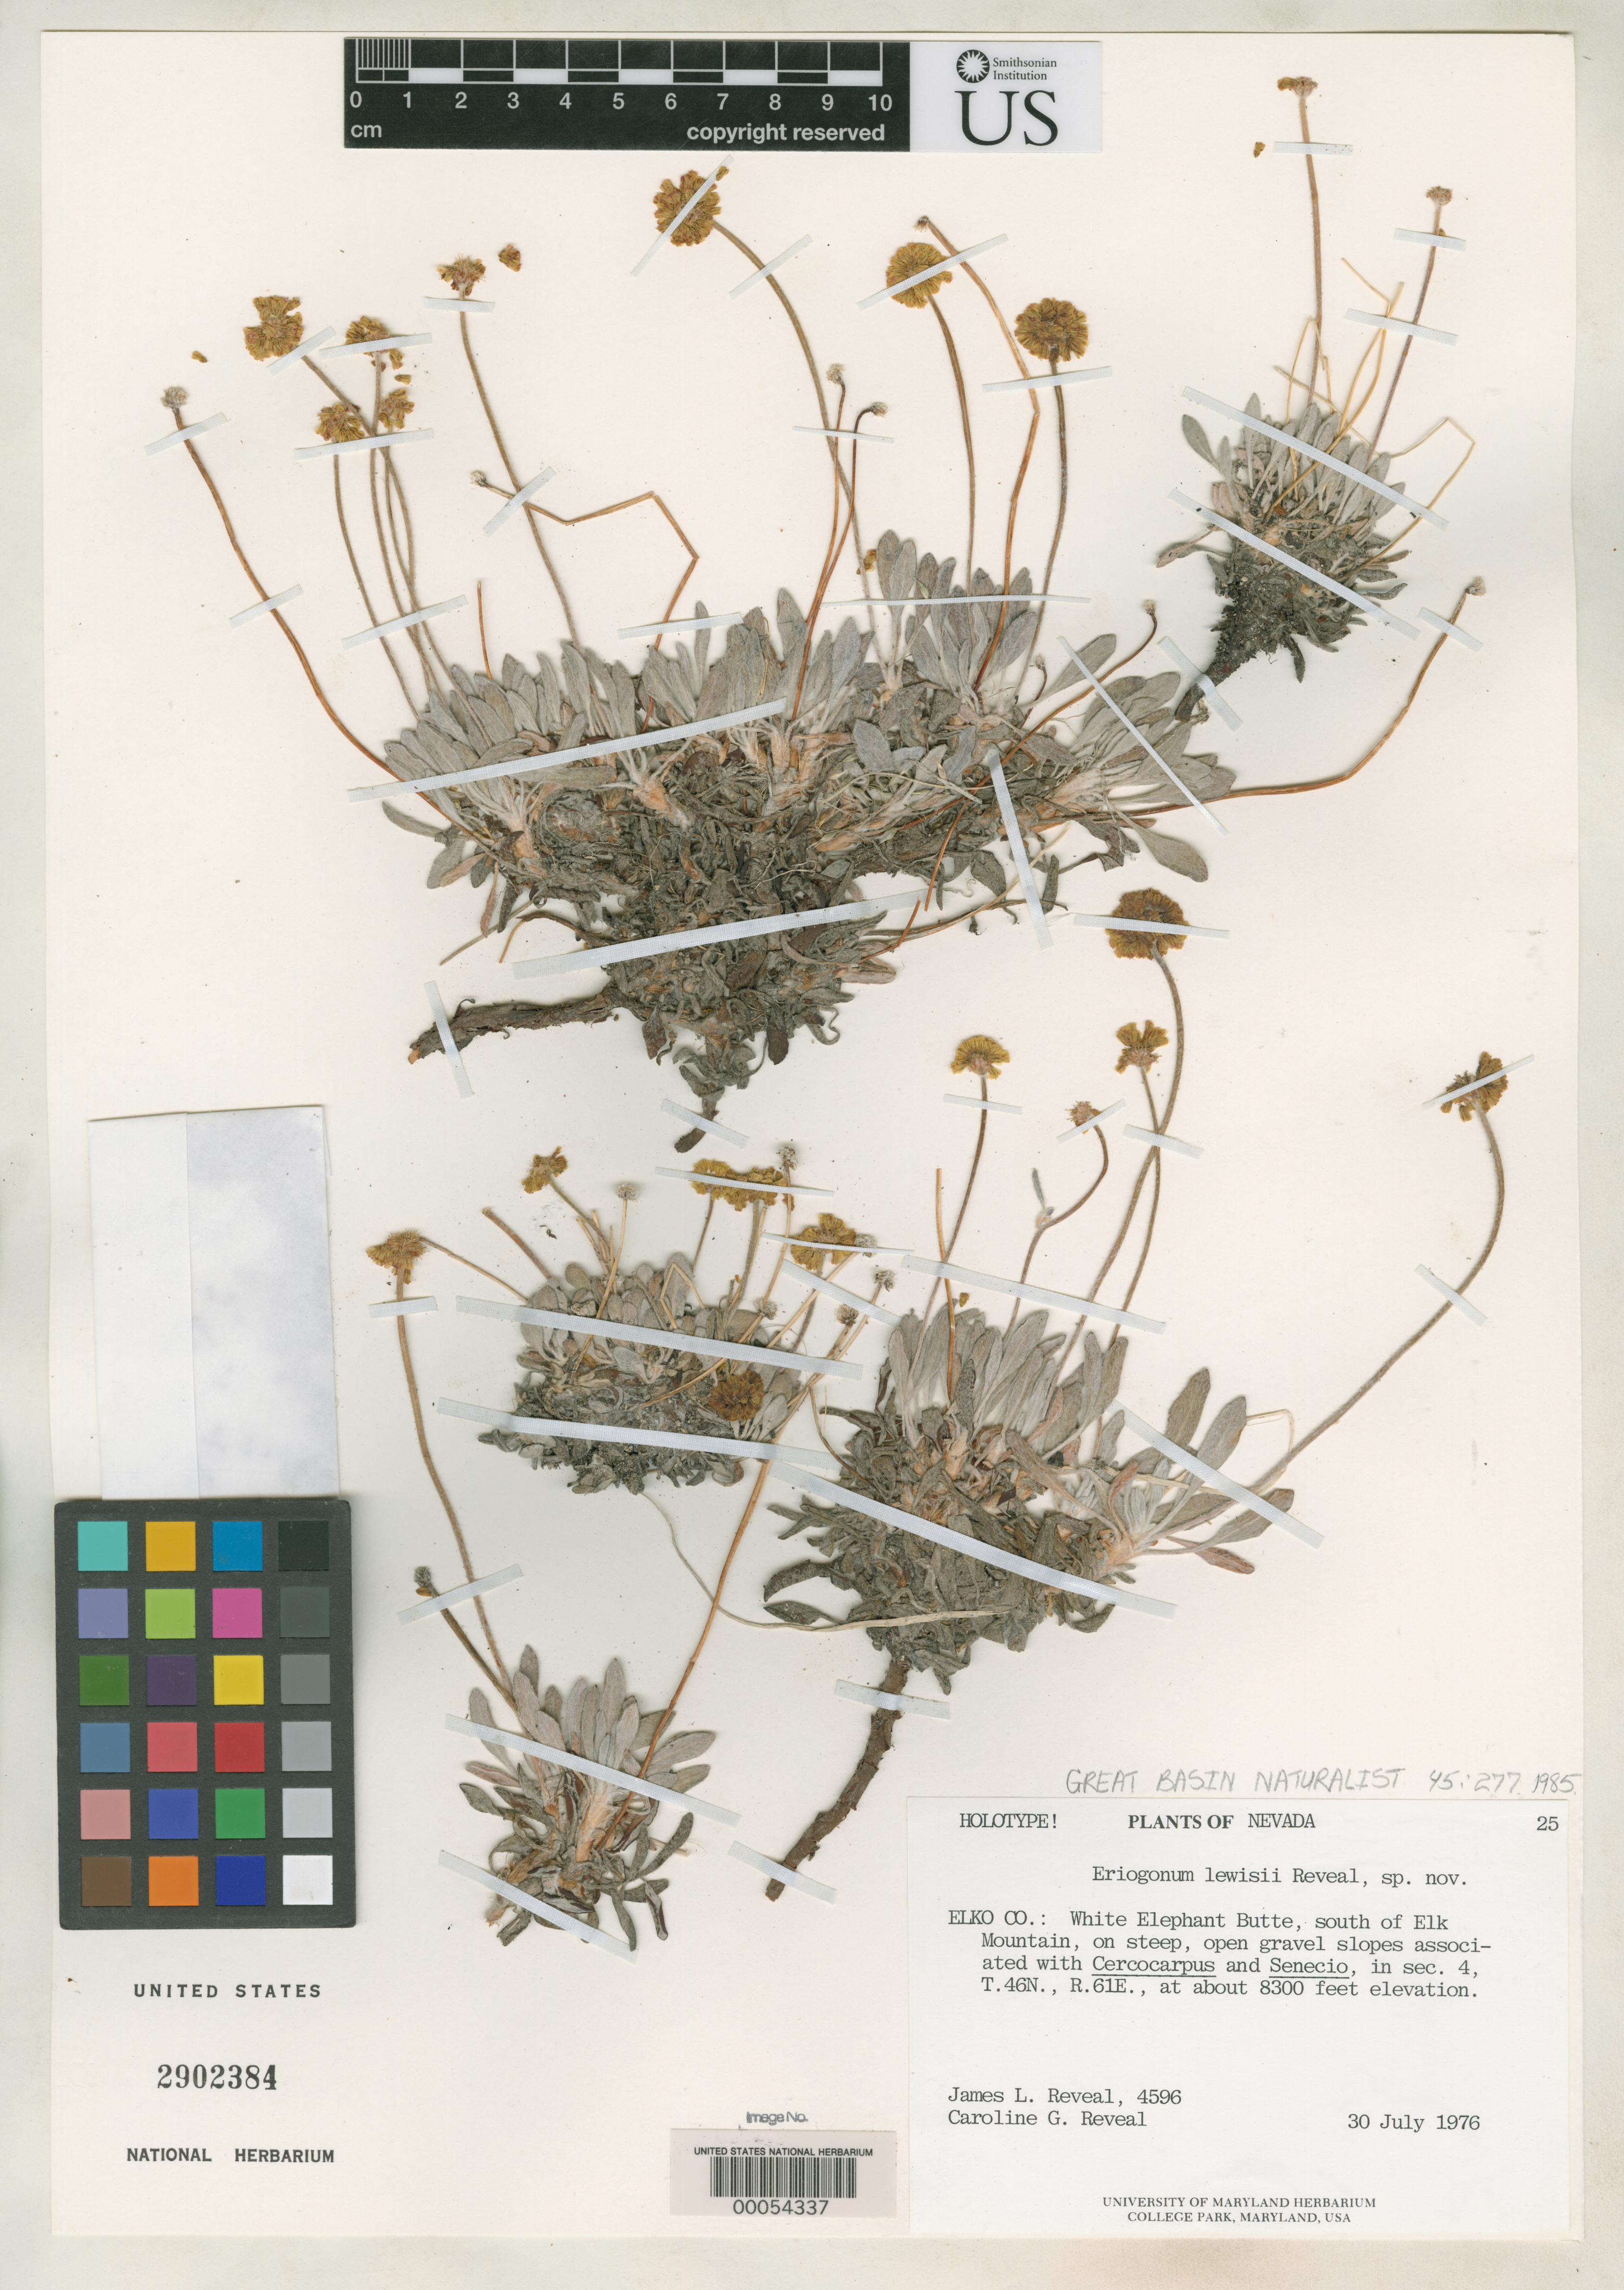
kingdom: Plantae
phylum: Tracheophyta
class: Magnoliopsida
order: Caryophyllales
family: Polygonaceae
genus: Eriogonum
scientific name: Eriogonum lewisii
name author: Reveal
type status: Holotype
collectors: J. L. Reveal & C. G. Reveal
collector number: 4596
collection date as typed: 30 Jul 1976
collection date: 1976-07-30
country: United States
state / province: Nevada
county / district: Elko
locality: White Elephant butte, S of Elk Mountain.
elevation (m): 2530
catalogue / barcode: US 2902384